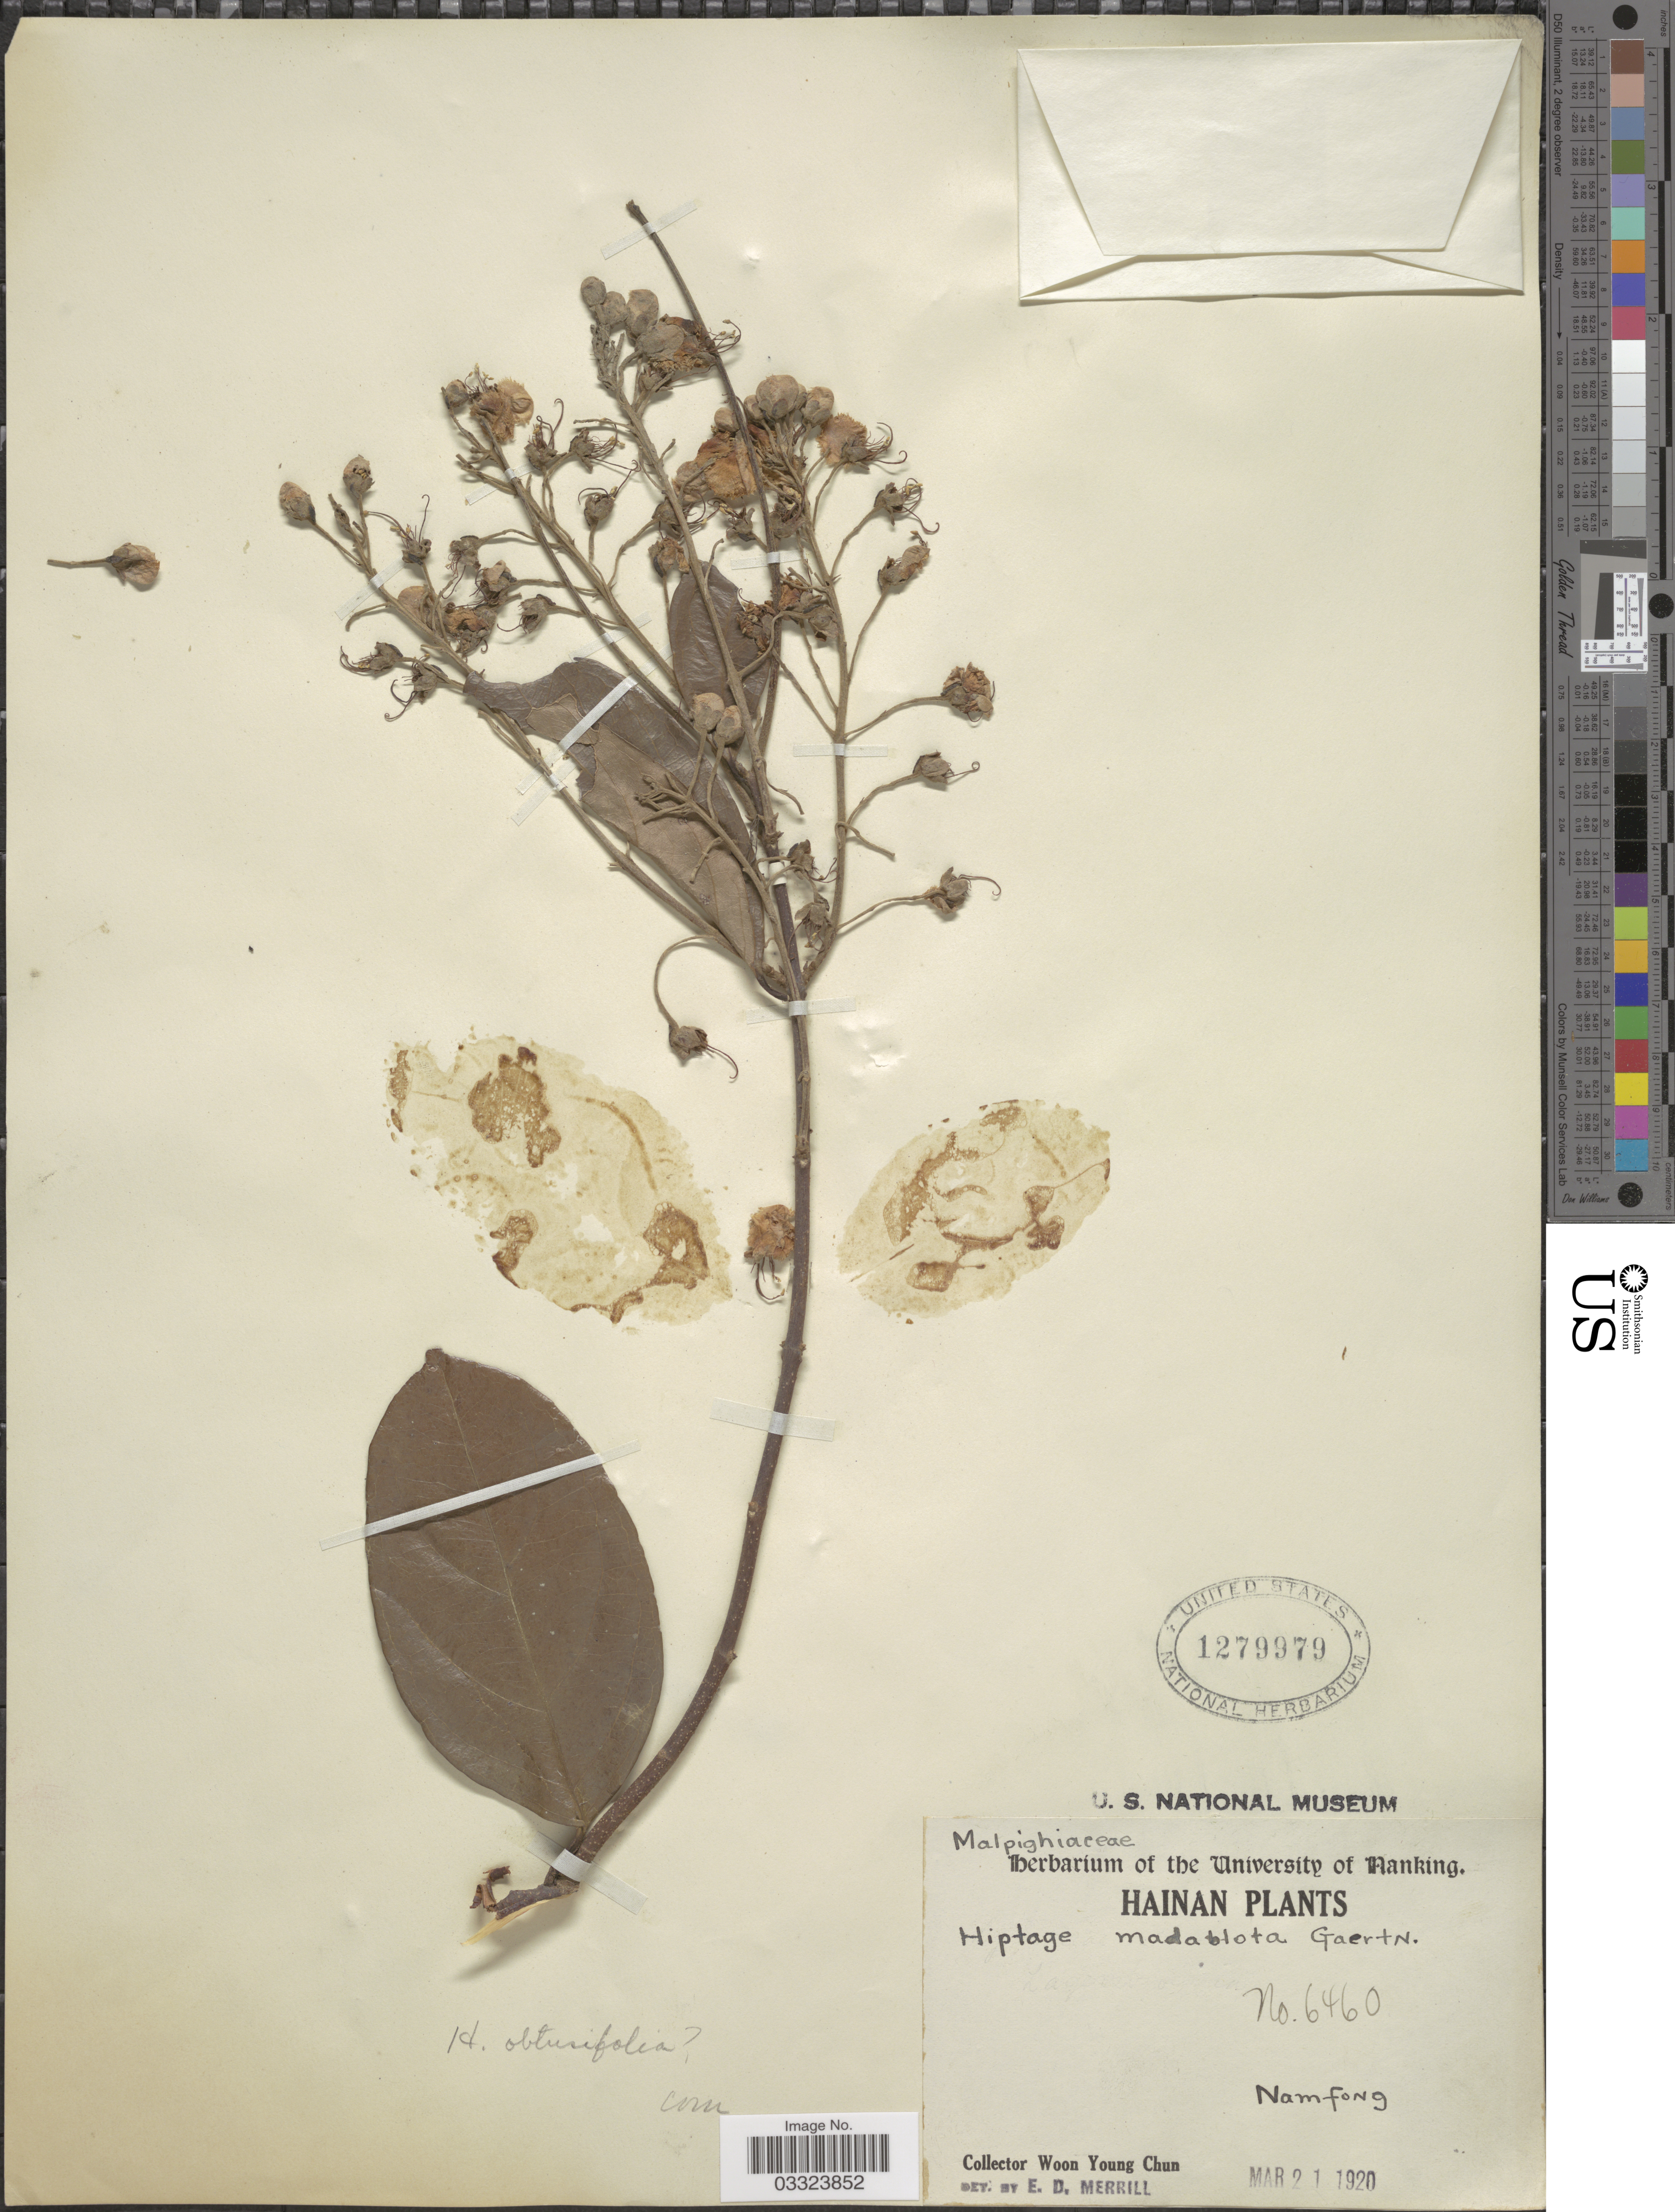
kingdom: Plantae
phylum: Tracheophyta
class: Magnoliopsida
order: Malpighiales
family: Malpighiaceae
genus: Hiptage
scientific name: Hiptage obtusifolia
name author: (Roxb.) DC.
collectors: W. Y. Chun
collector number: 6460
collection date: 1920-03-21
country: China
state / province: Hainan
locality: Namfong.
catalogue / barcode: US 1279979